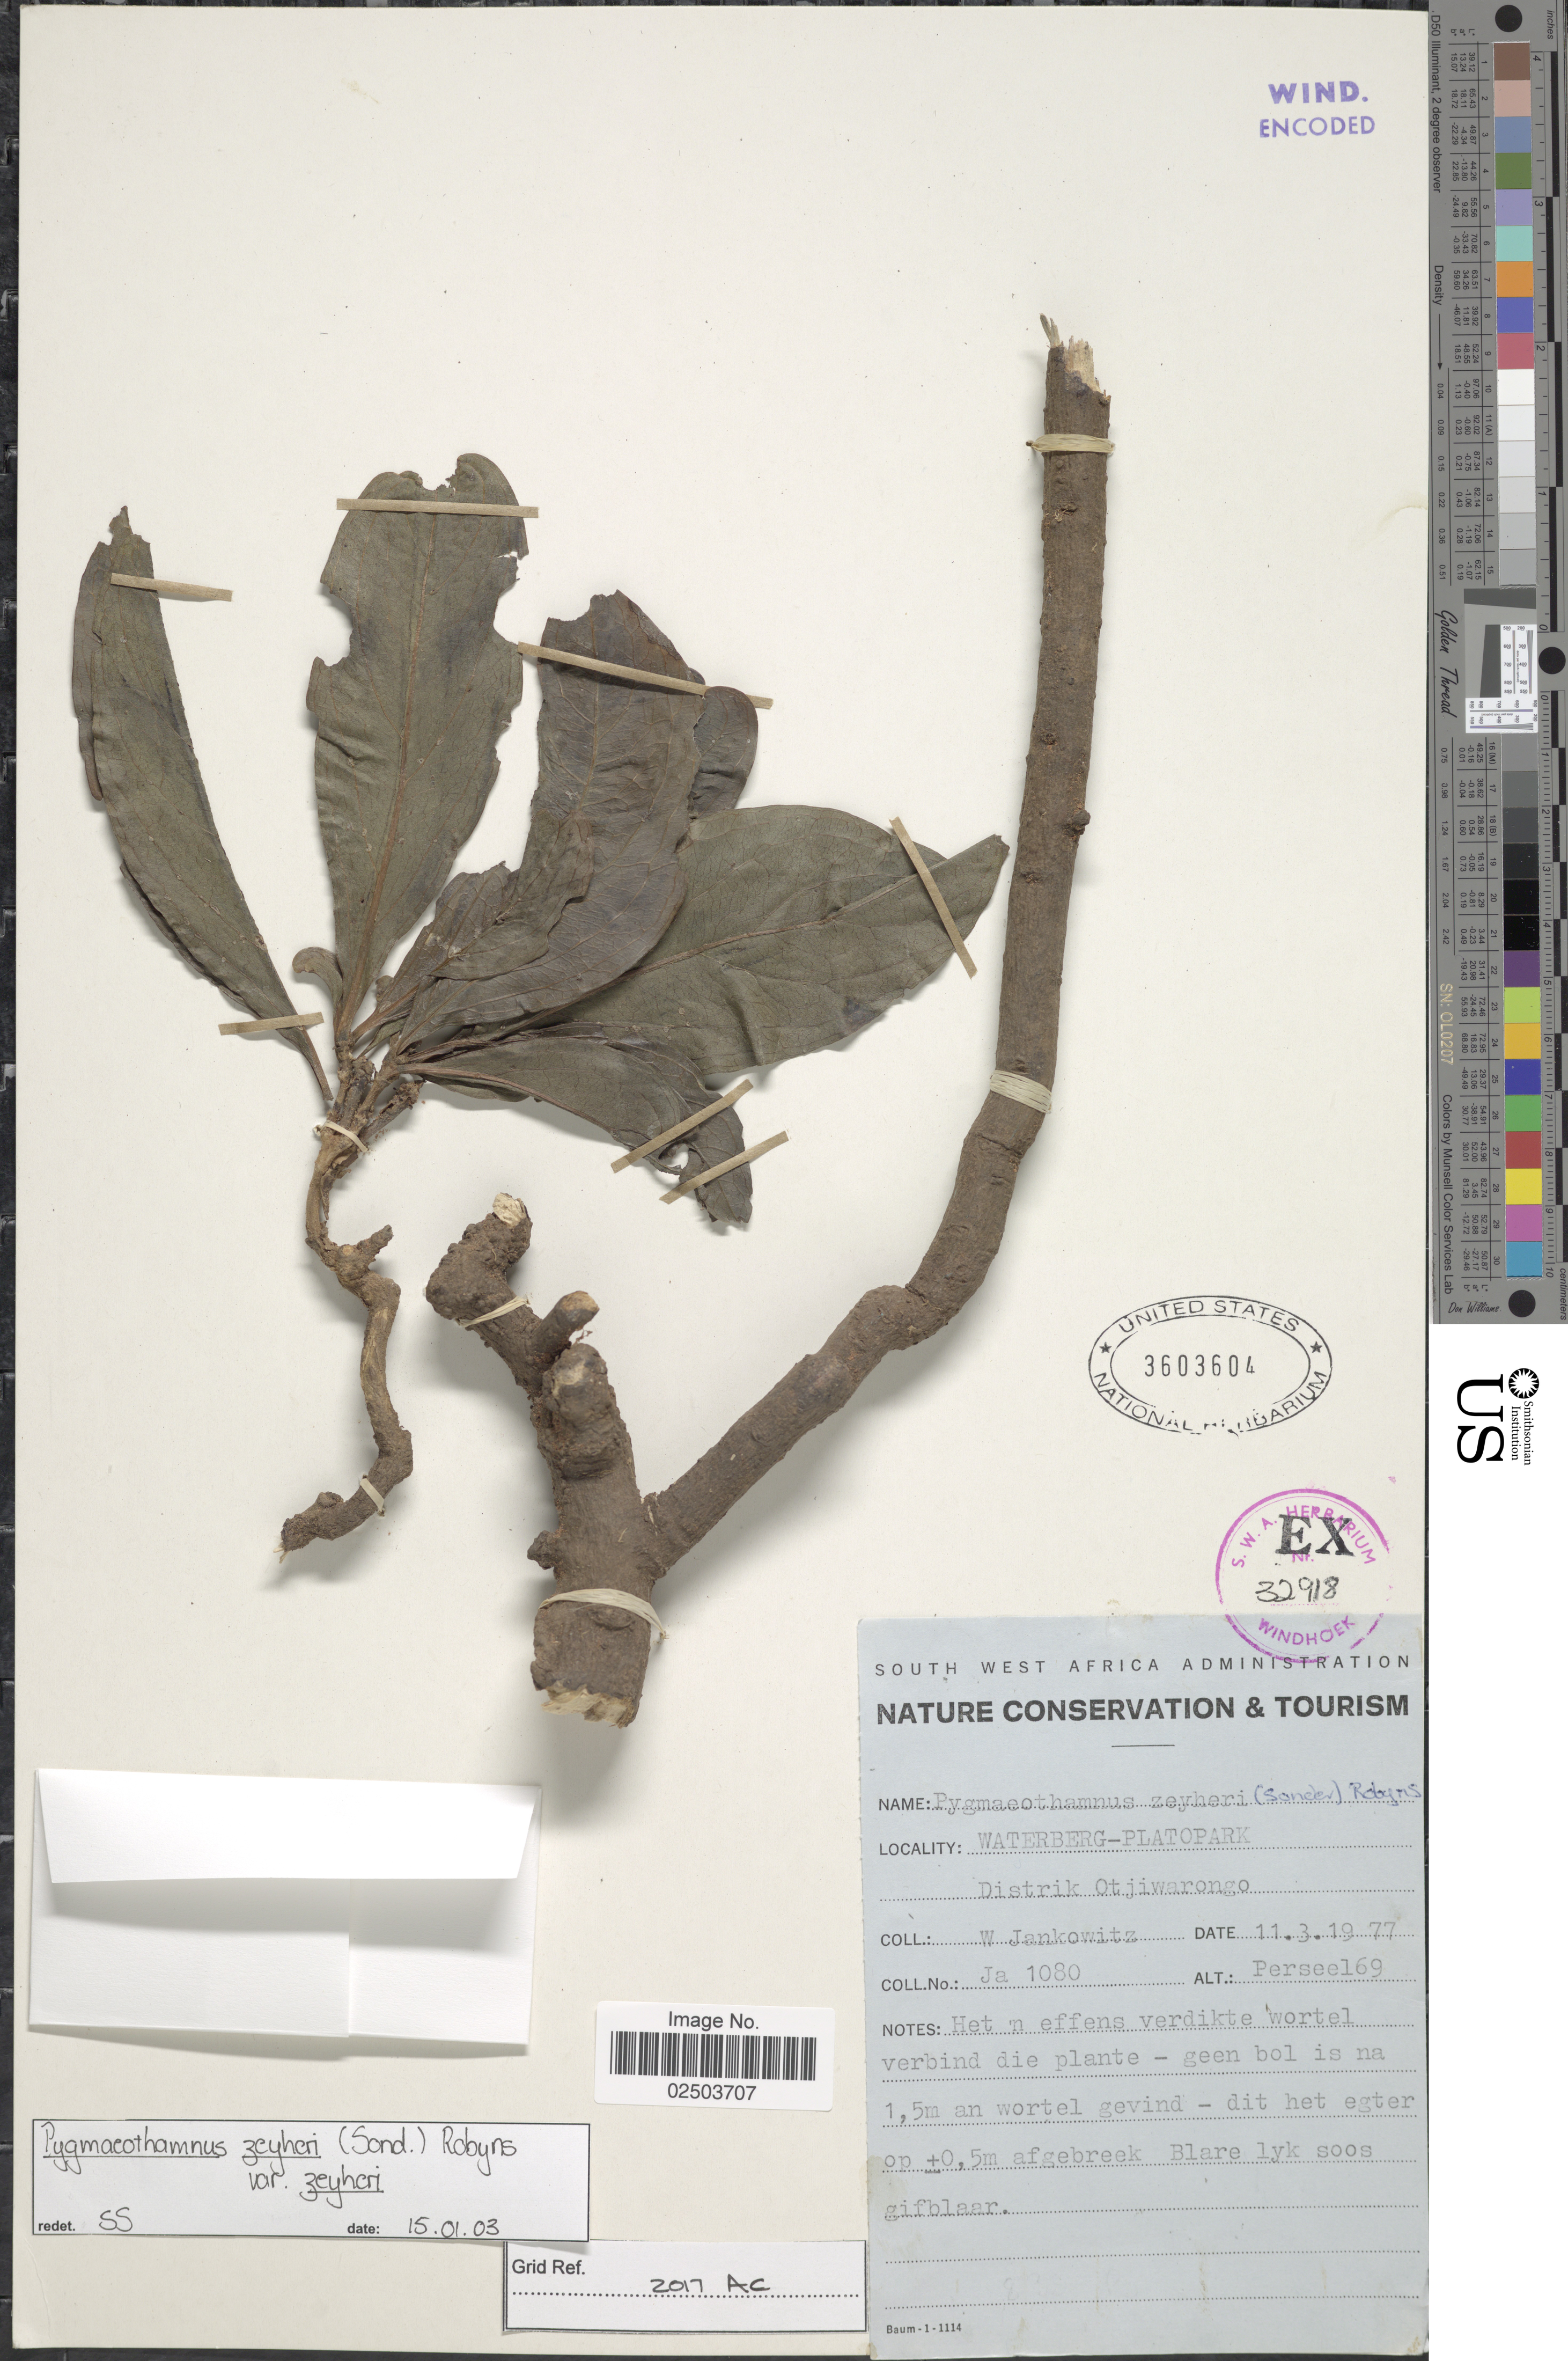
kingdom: Plantae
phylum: Tracheophyta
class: Magnoliopsida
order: Gentianales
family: Rubiaceae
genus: Pygmaeothamnus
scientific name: Pygmaeothamnus zeyheri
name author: (Sond.) Robyns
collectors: W. Jankowitz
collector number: Ja 1080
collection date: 1977-03-11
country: Namibia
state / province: Otjozondjupa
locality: Waterberg-Platopark. Distrik Otjiwarongo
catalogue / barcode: US 3603604